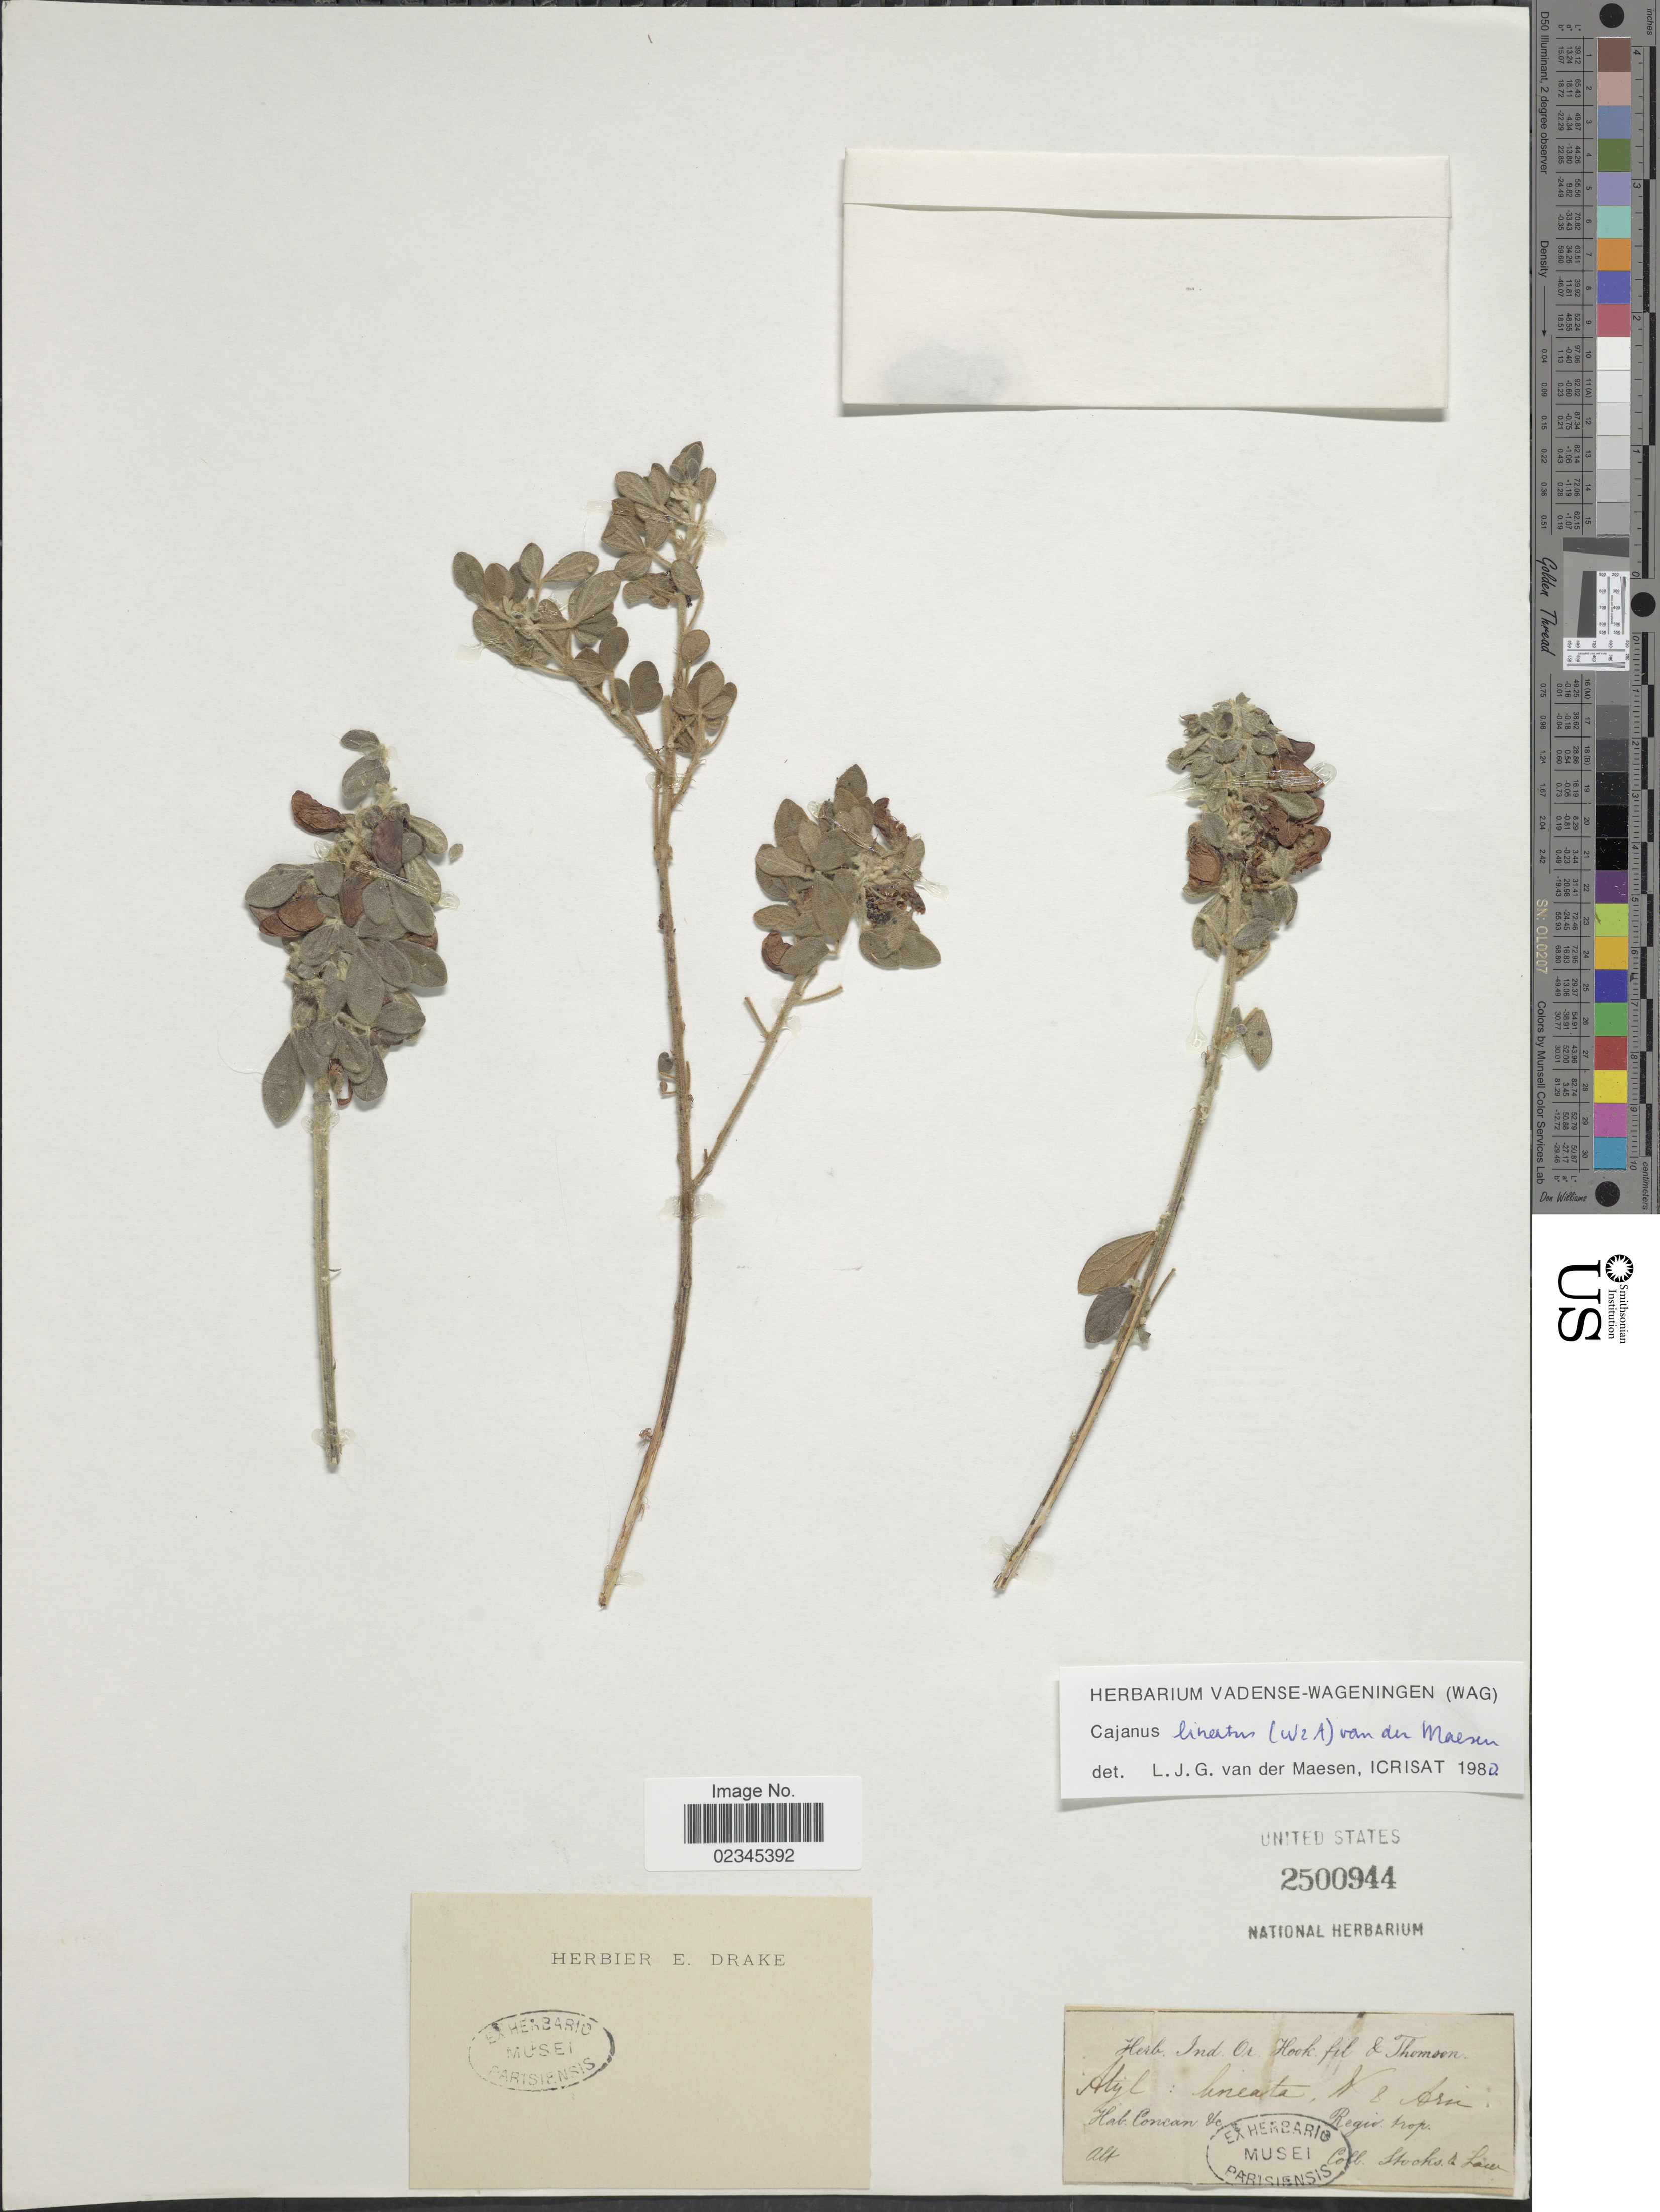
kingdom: Plantae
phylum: Tracheophyta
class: Magnoliopsida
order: Fabales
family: Fabaceae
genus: Cajanus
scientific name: Cajanus lineatus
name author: (Wight & Arn.) Maesen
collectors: Stocks, -- & -. Law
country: India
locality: Concan. &c. Regio. trop.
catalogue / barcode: US 2500944